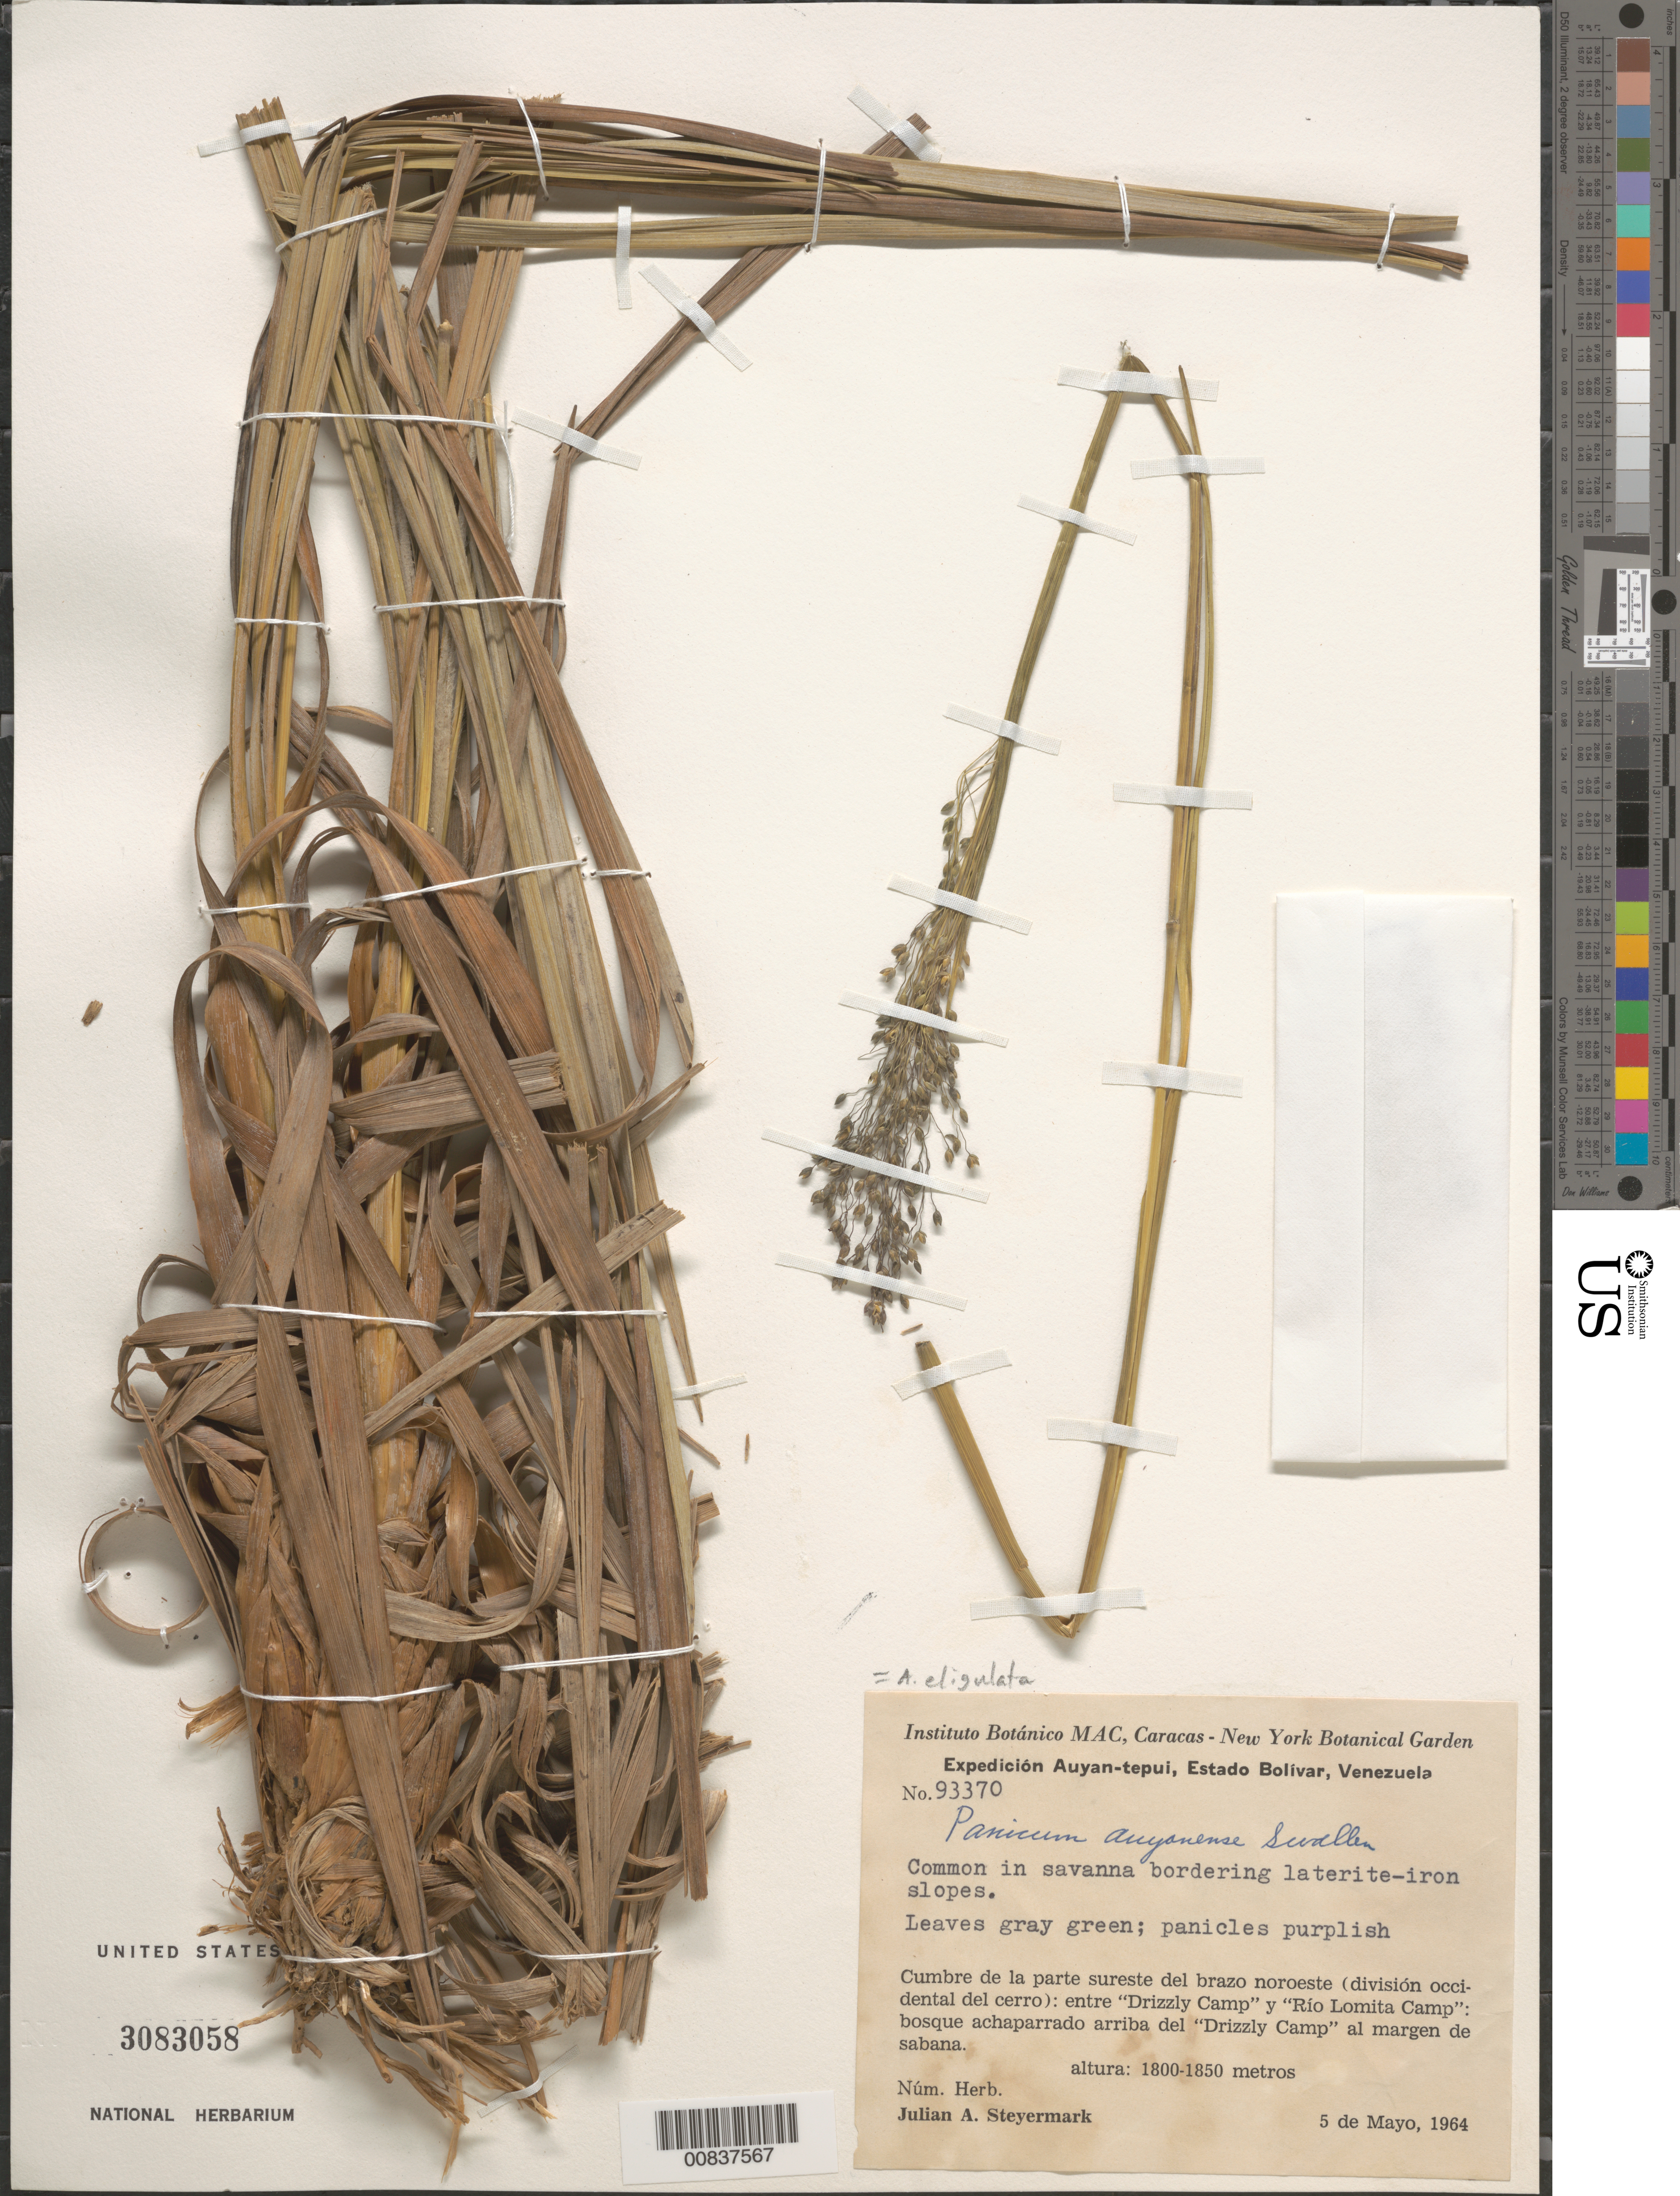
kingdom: Plantae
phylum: Tracheophyta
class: Liliopsida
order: Poales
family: Poaceae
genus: Panicum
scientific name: Panicum auyanense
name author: Swallen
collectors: J. Steyermark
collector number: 93370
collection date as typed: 5-May-64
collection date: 1964-05-05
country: Venezuela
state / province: Bolívar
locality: Auyan-tepuí, cumbre de la parte sureste del brazo noroeste (division occidental del cerro): entre "Drizzly Camp" y "Río Lomita Camp"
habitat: Savanna bordering laterite-iron slopes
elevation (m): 1800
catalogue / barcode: US 3083058